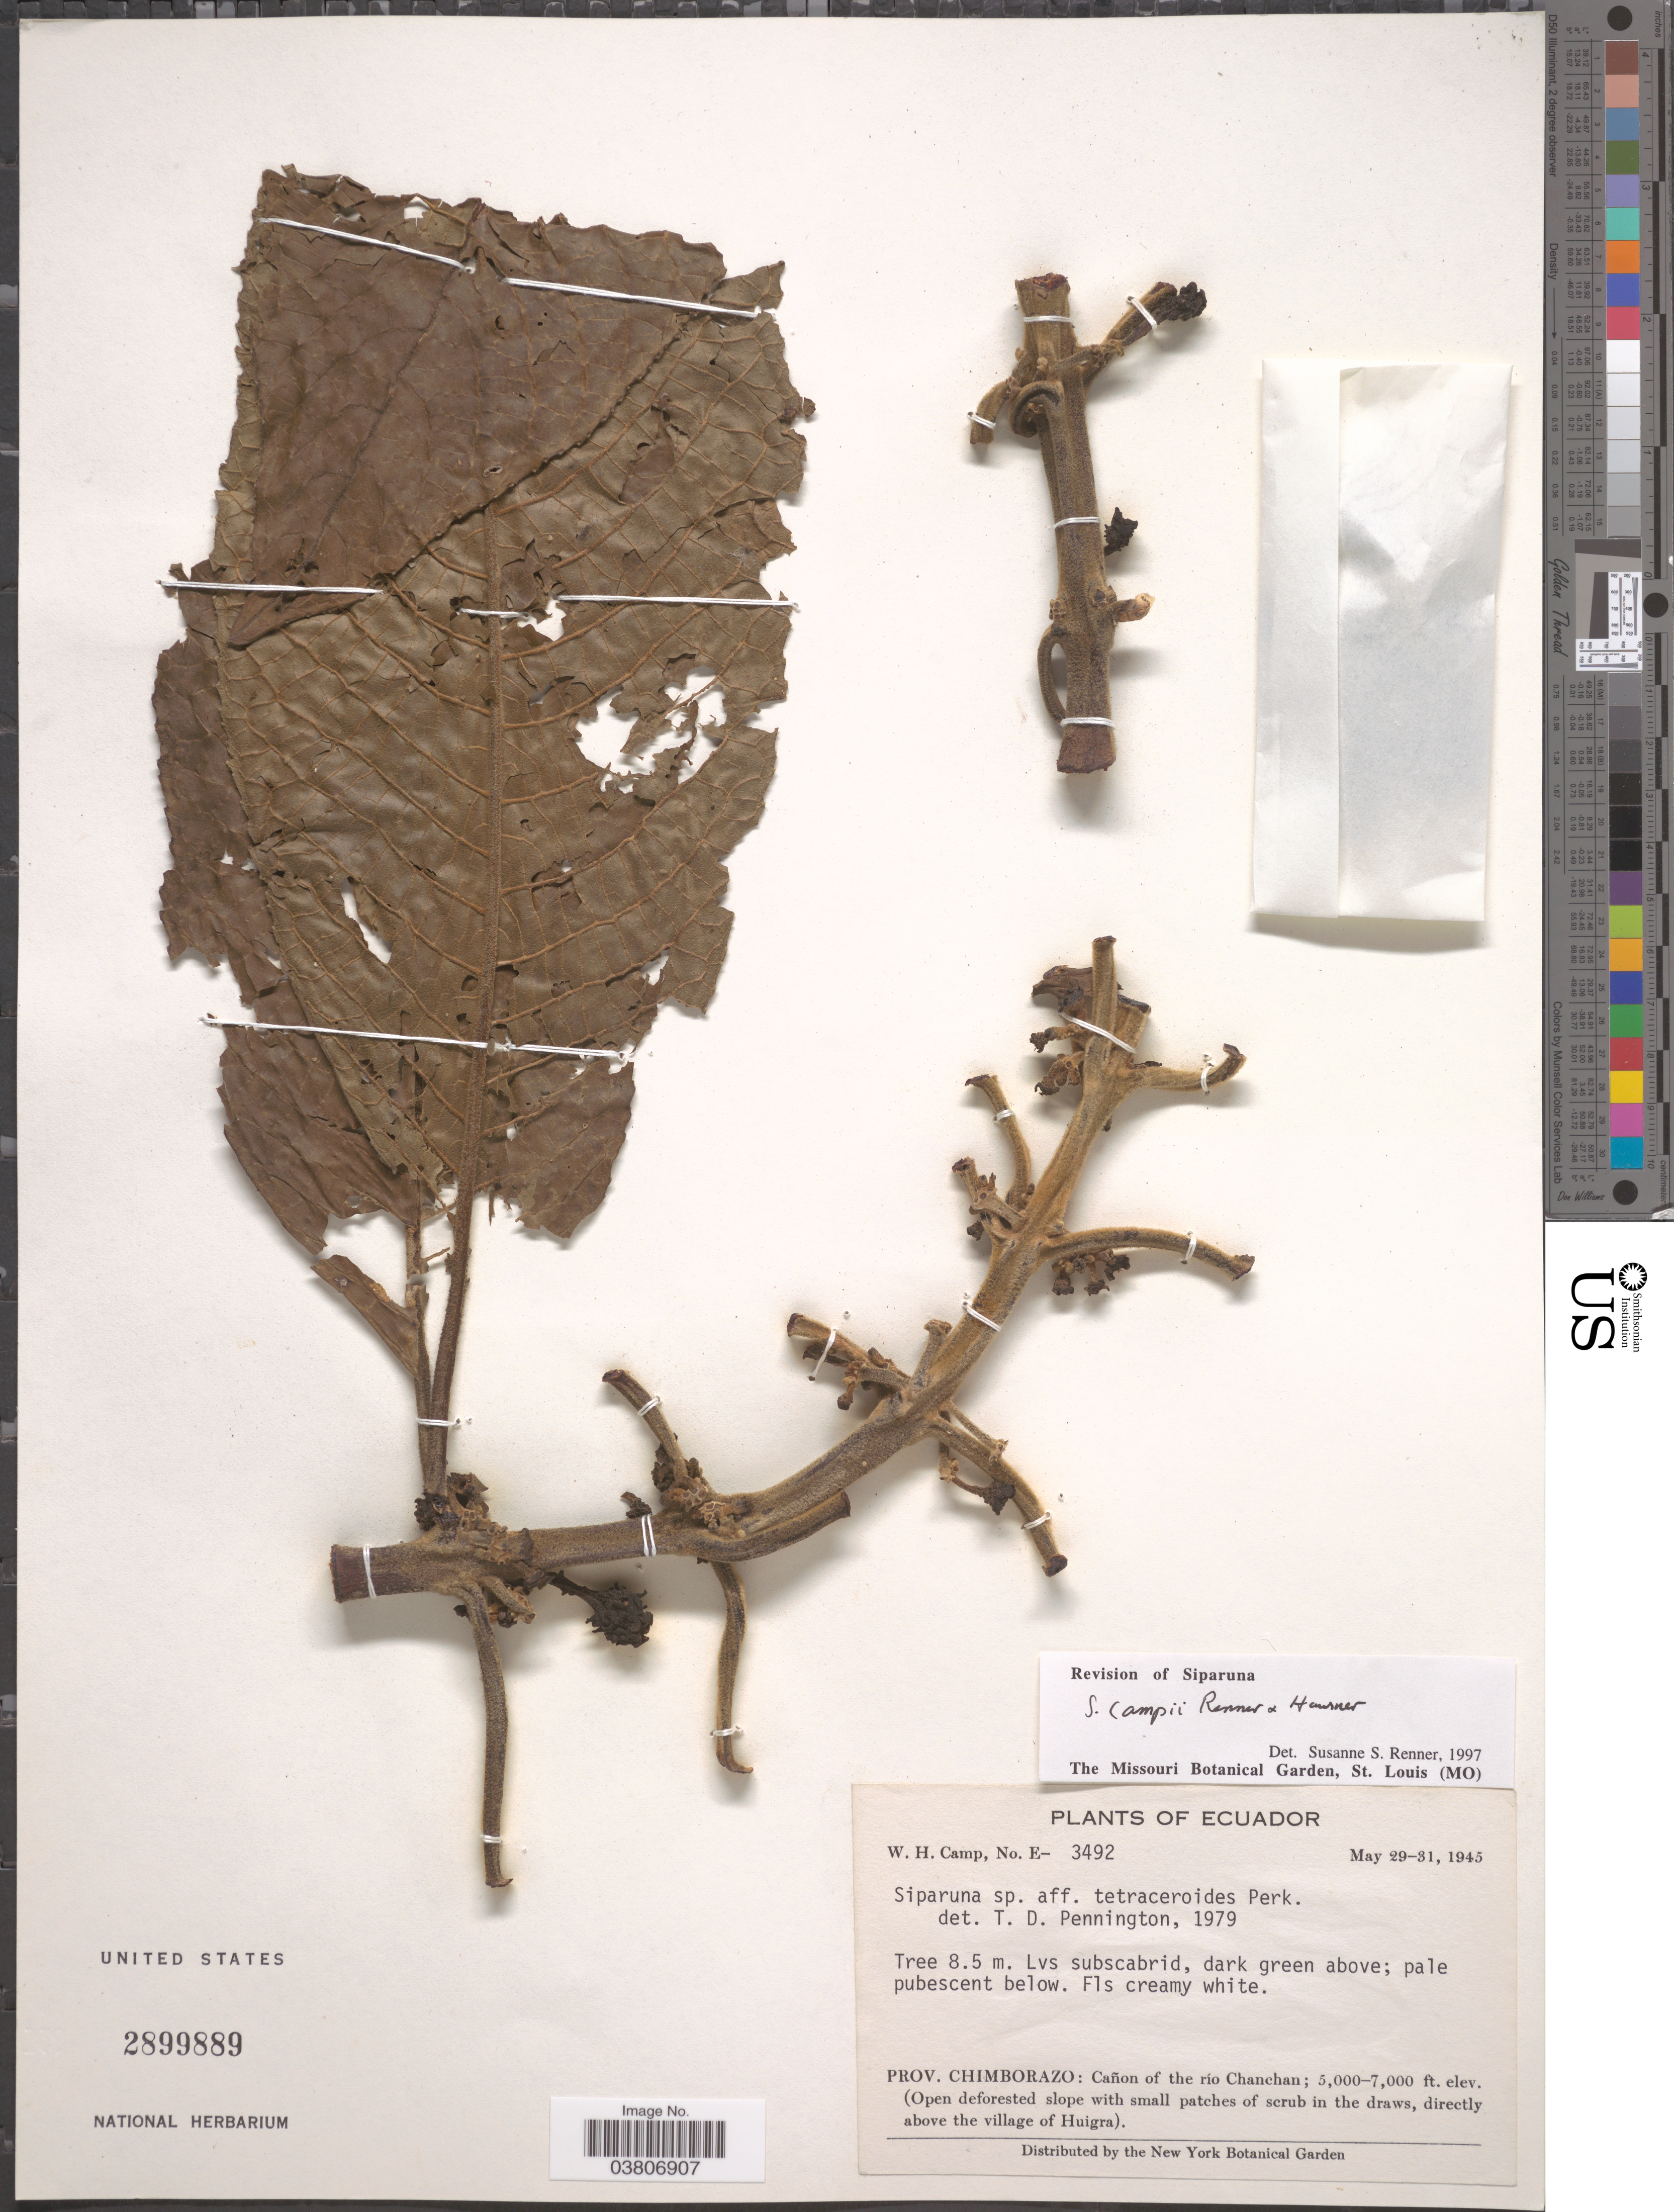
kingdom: Plantae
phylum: Tracheophyta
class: Magnoliopsida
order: Laurales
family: Siparunaceae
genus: Siparuna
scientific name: Siparuna campii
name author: S.S. Renner & Hausner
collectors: W. H. Camp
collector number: E-3492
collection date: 1945-05-29/1945-05-31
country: Ecuador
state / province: Chimborazo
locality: Cañon of the río Chanchan. (Directly above the village of Huigra).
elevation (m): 1524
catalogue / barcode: US 2899889